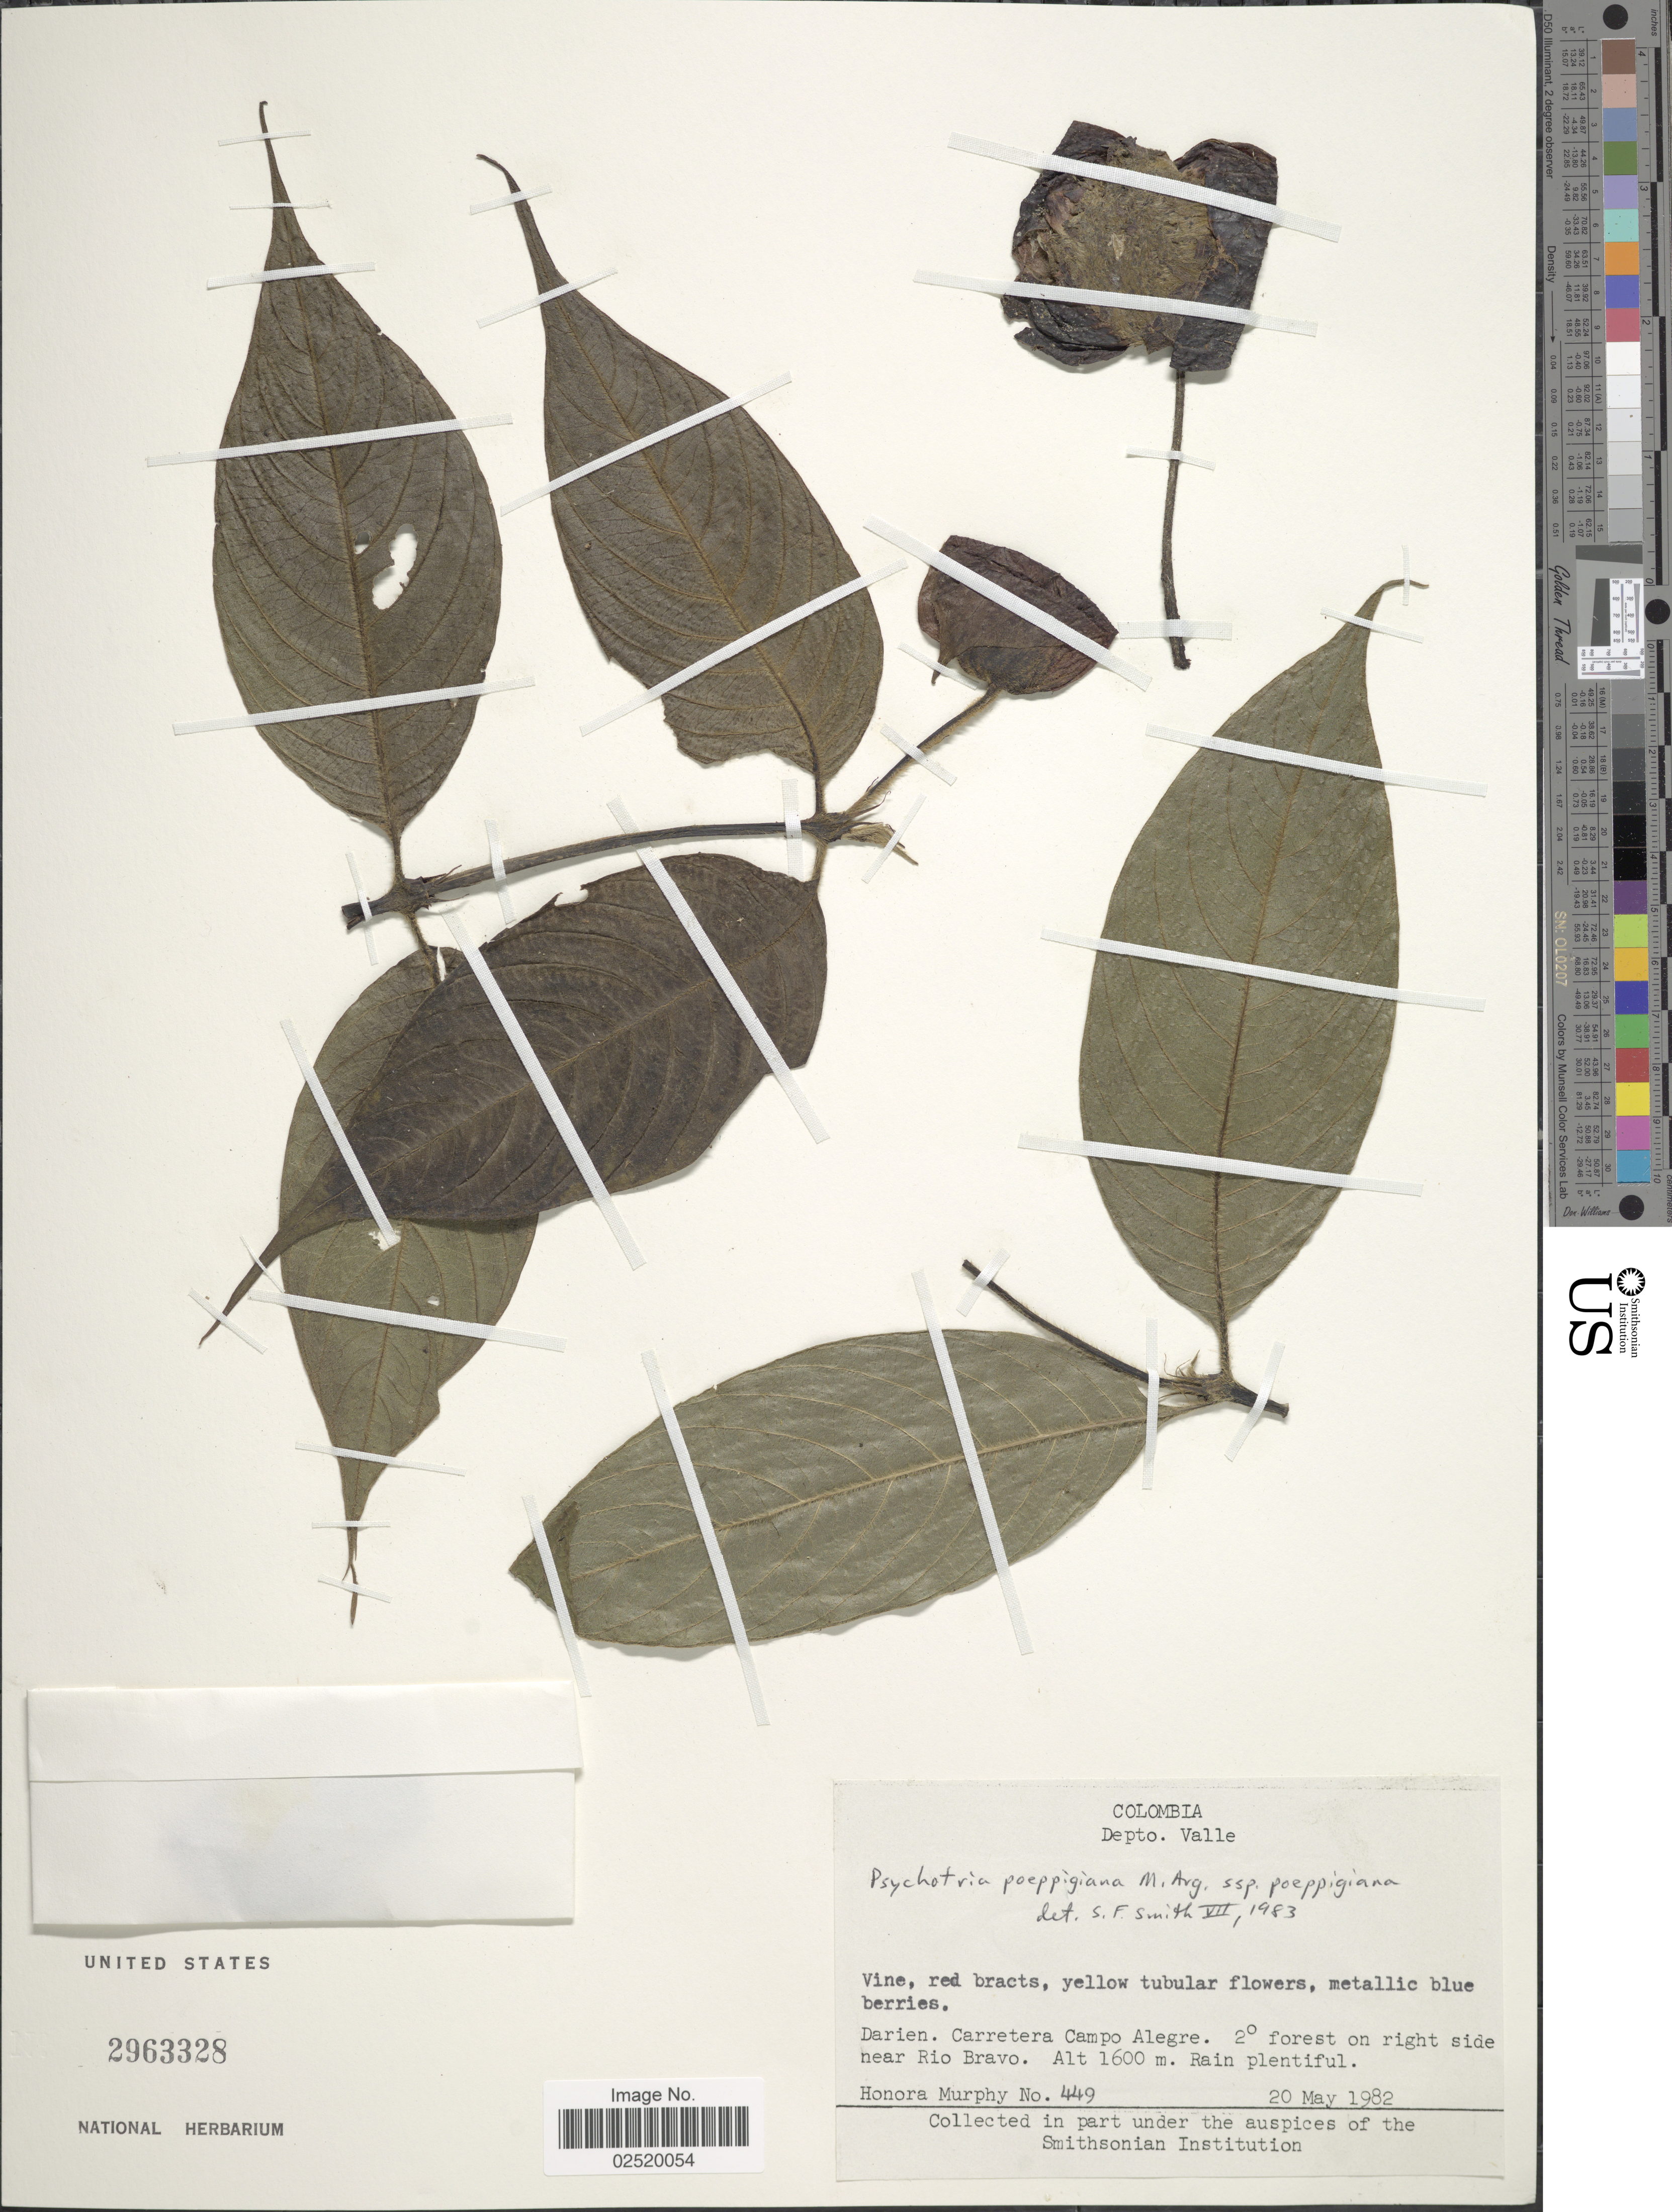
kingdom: Plantae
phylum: Tracheophyta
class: Magnoliopsida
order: Gentianales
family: Rubiaceae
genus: Psychotria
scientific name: Psychotria poeppigiana subsp. poeppigiana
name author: Müll. Arg.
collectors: H. Murphy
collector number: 449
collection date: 1982-05-20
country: Colombia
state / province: Valle del Cauca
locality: Depto. Valle, Darien, Carretera Campo Alegre, 2° forest on right side near Rio Bravo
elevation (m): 1600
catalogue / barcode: US 2963328